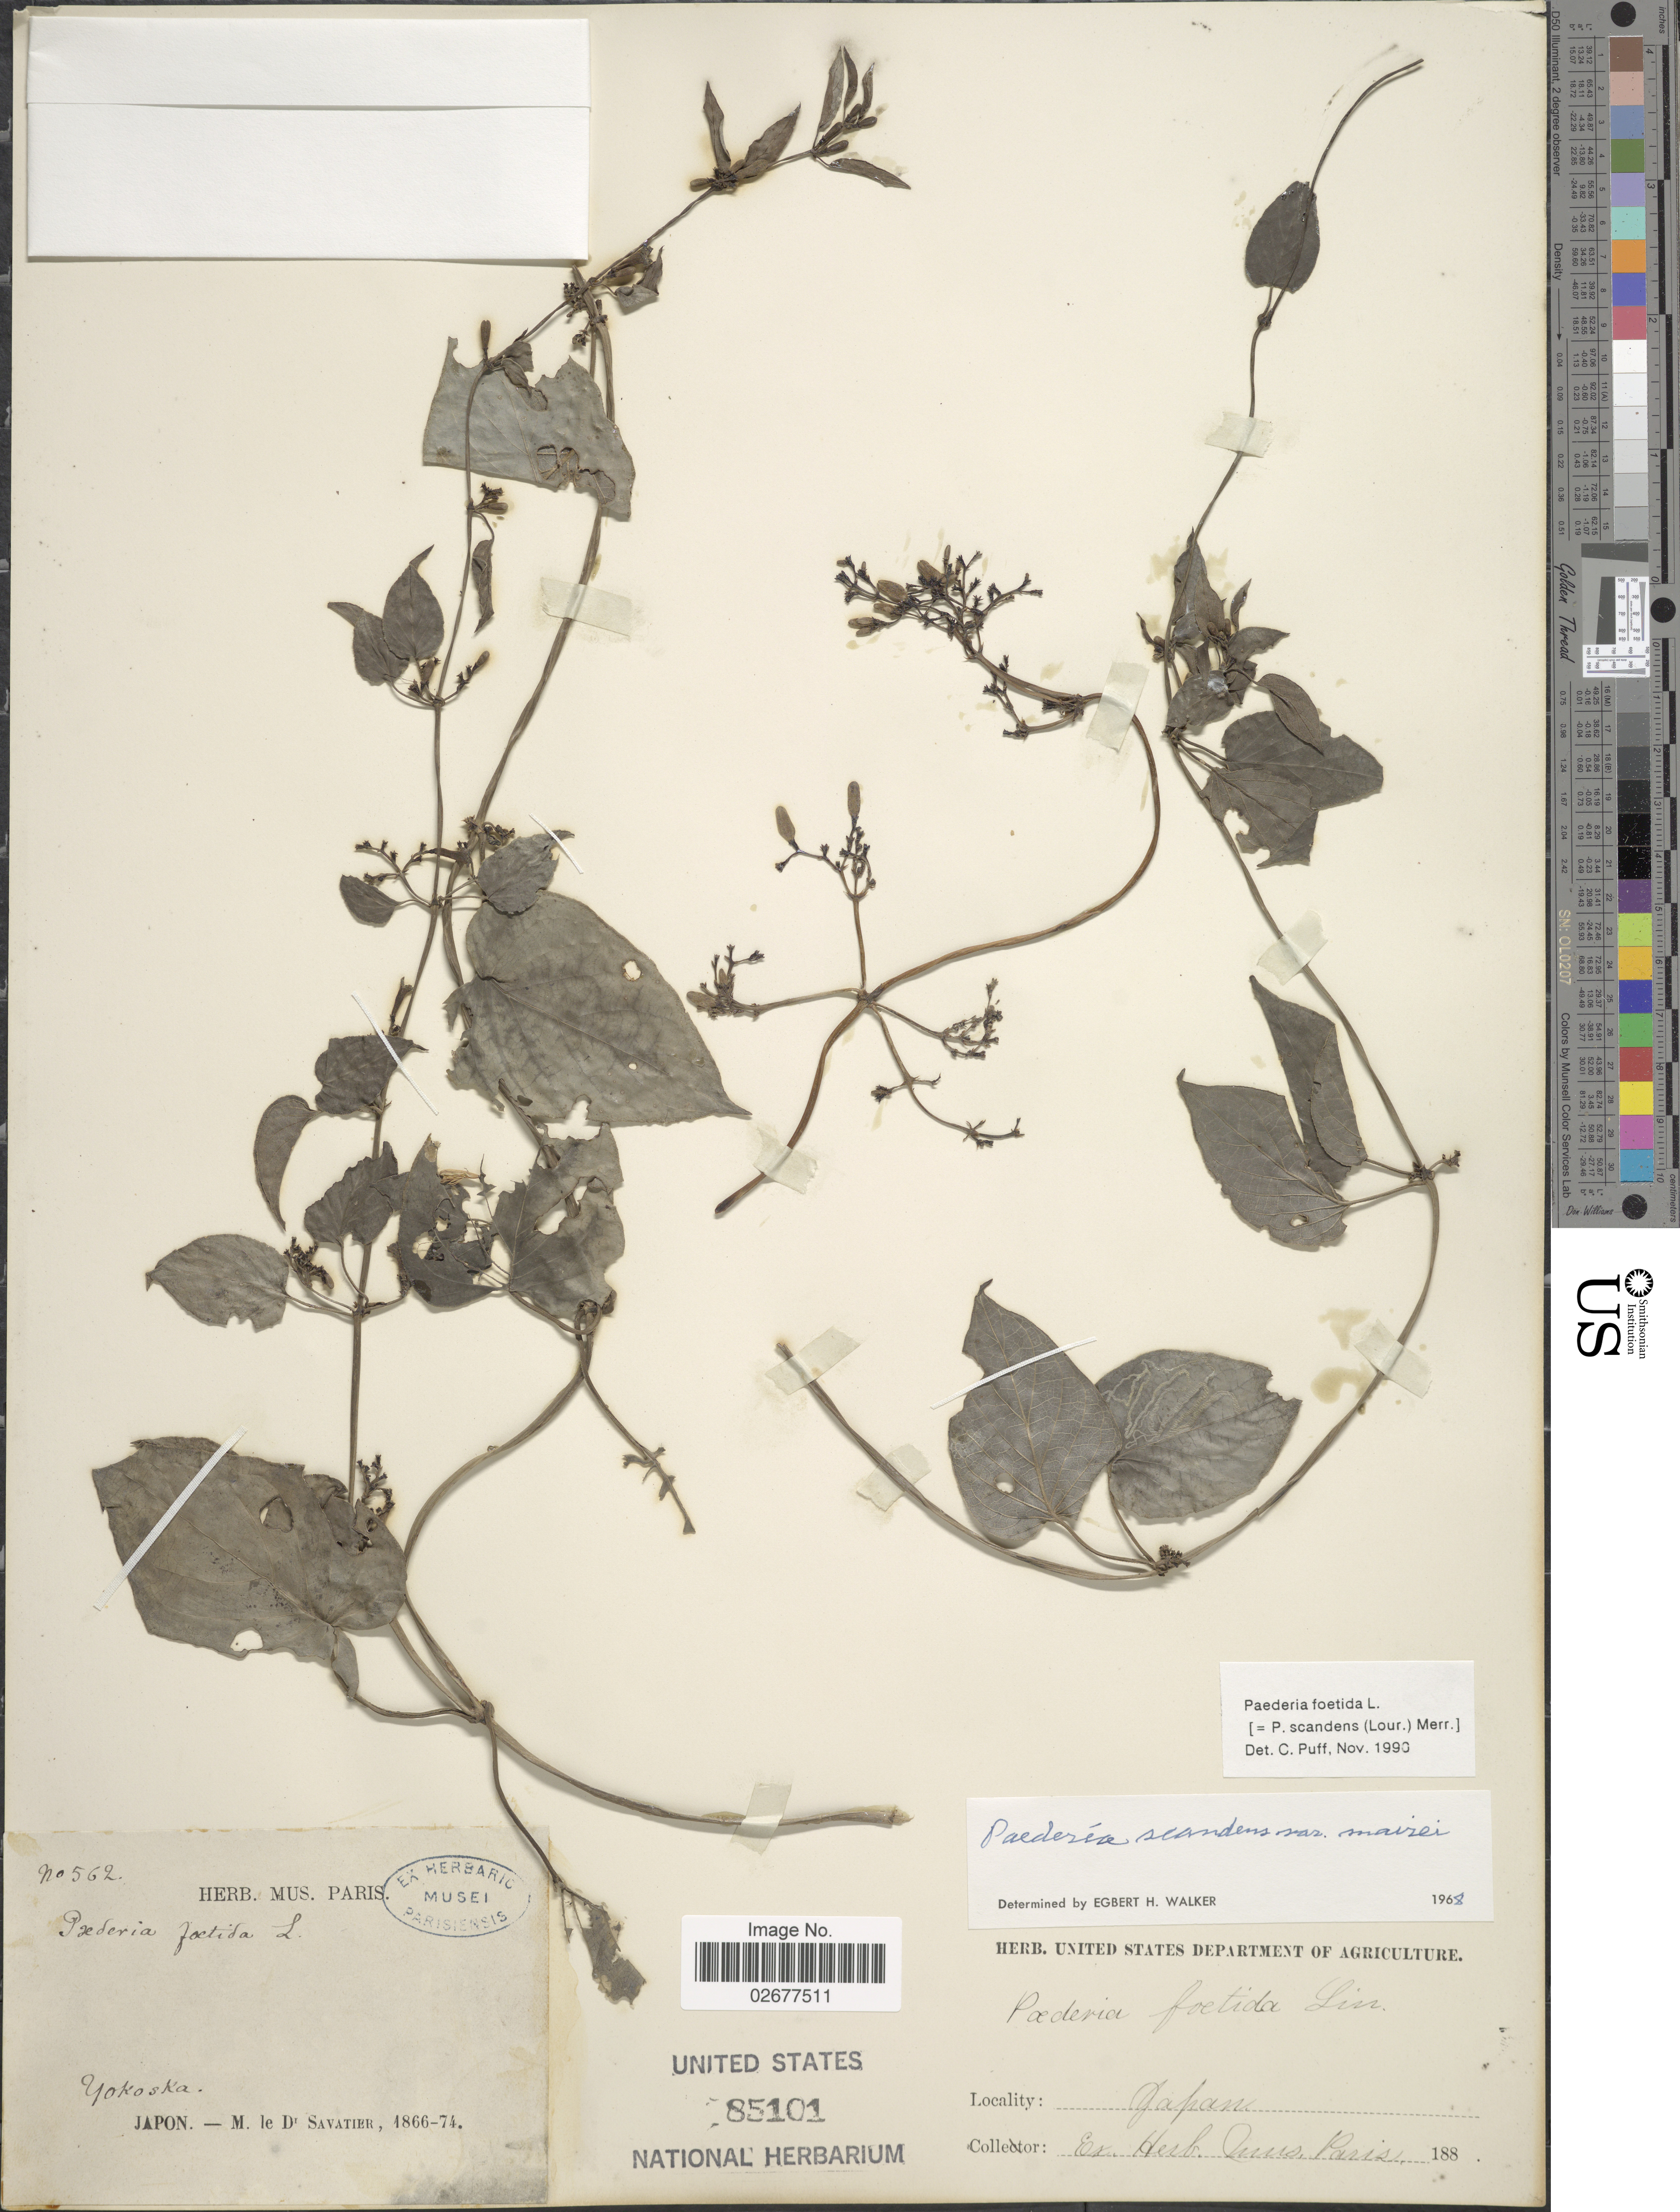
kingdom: Plantae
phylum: Tracheophyta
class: Magnoliopsida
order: Gentianales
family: Rubiaceae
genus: Paederia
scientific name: Paederia foetida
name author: L.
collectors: Savatier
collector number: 562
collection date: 1866/1874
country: Japan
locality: Yokoska.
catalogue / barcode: US 85101